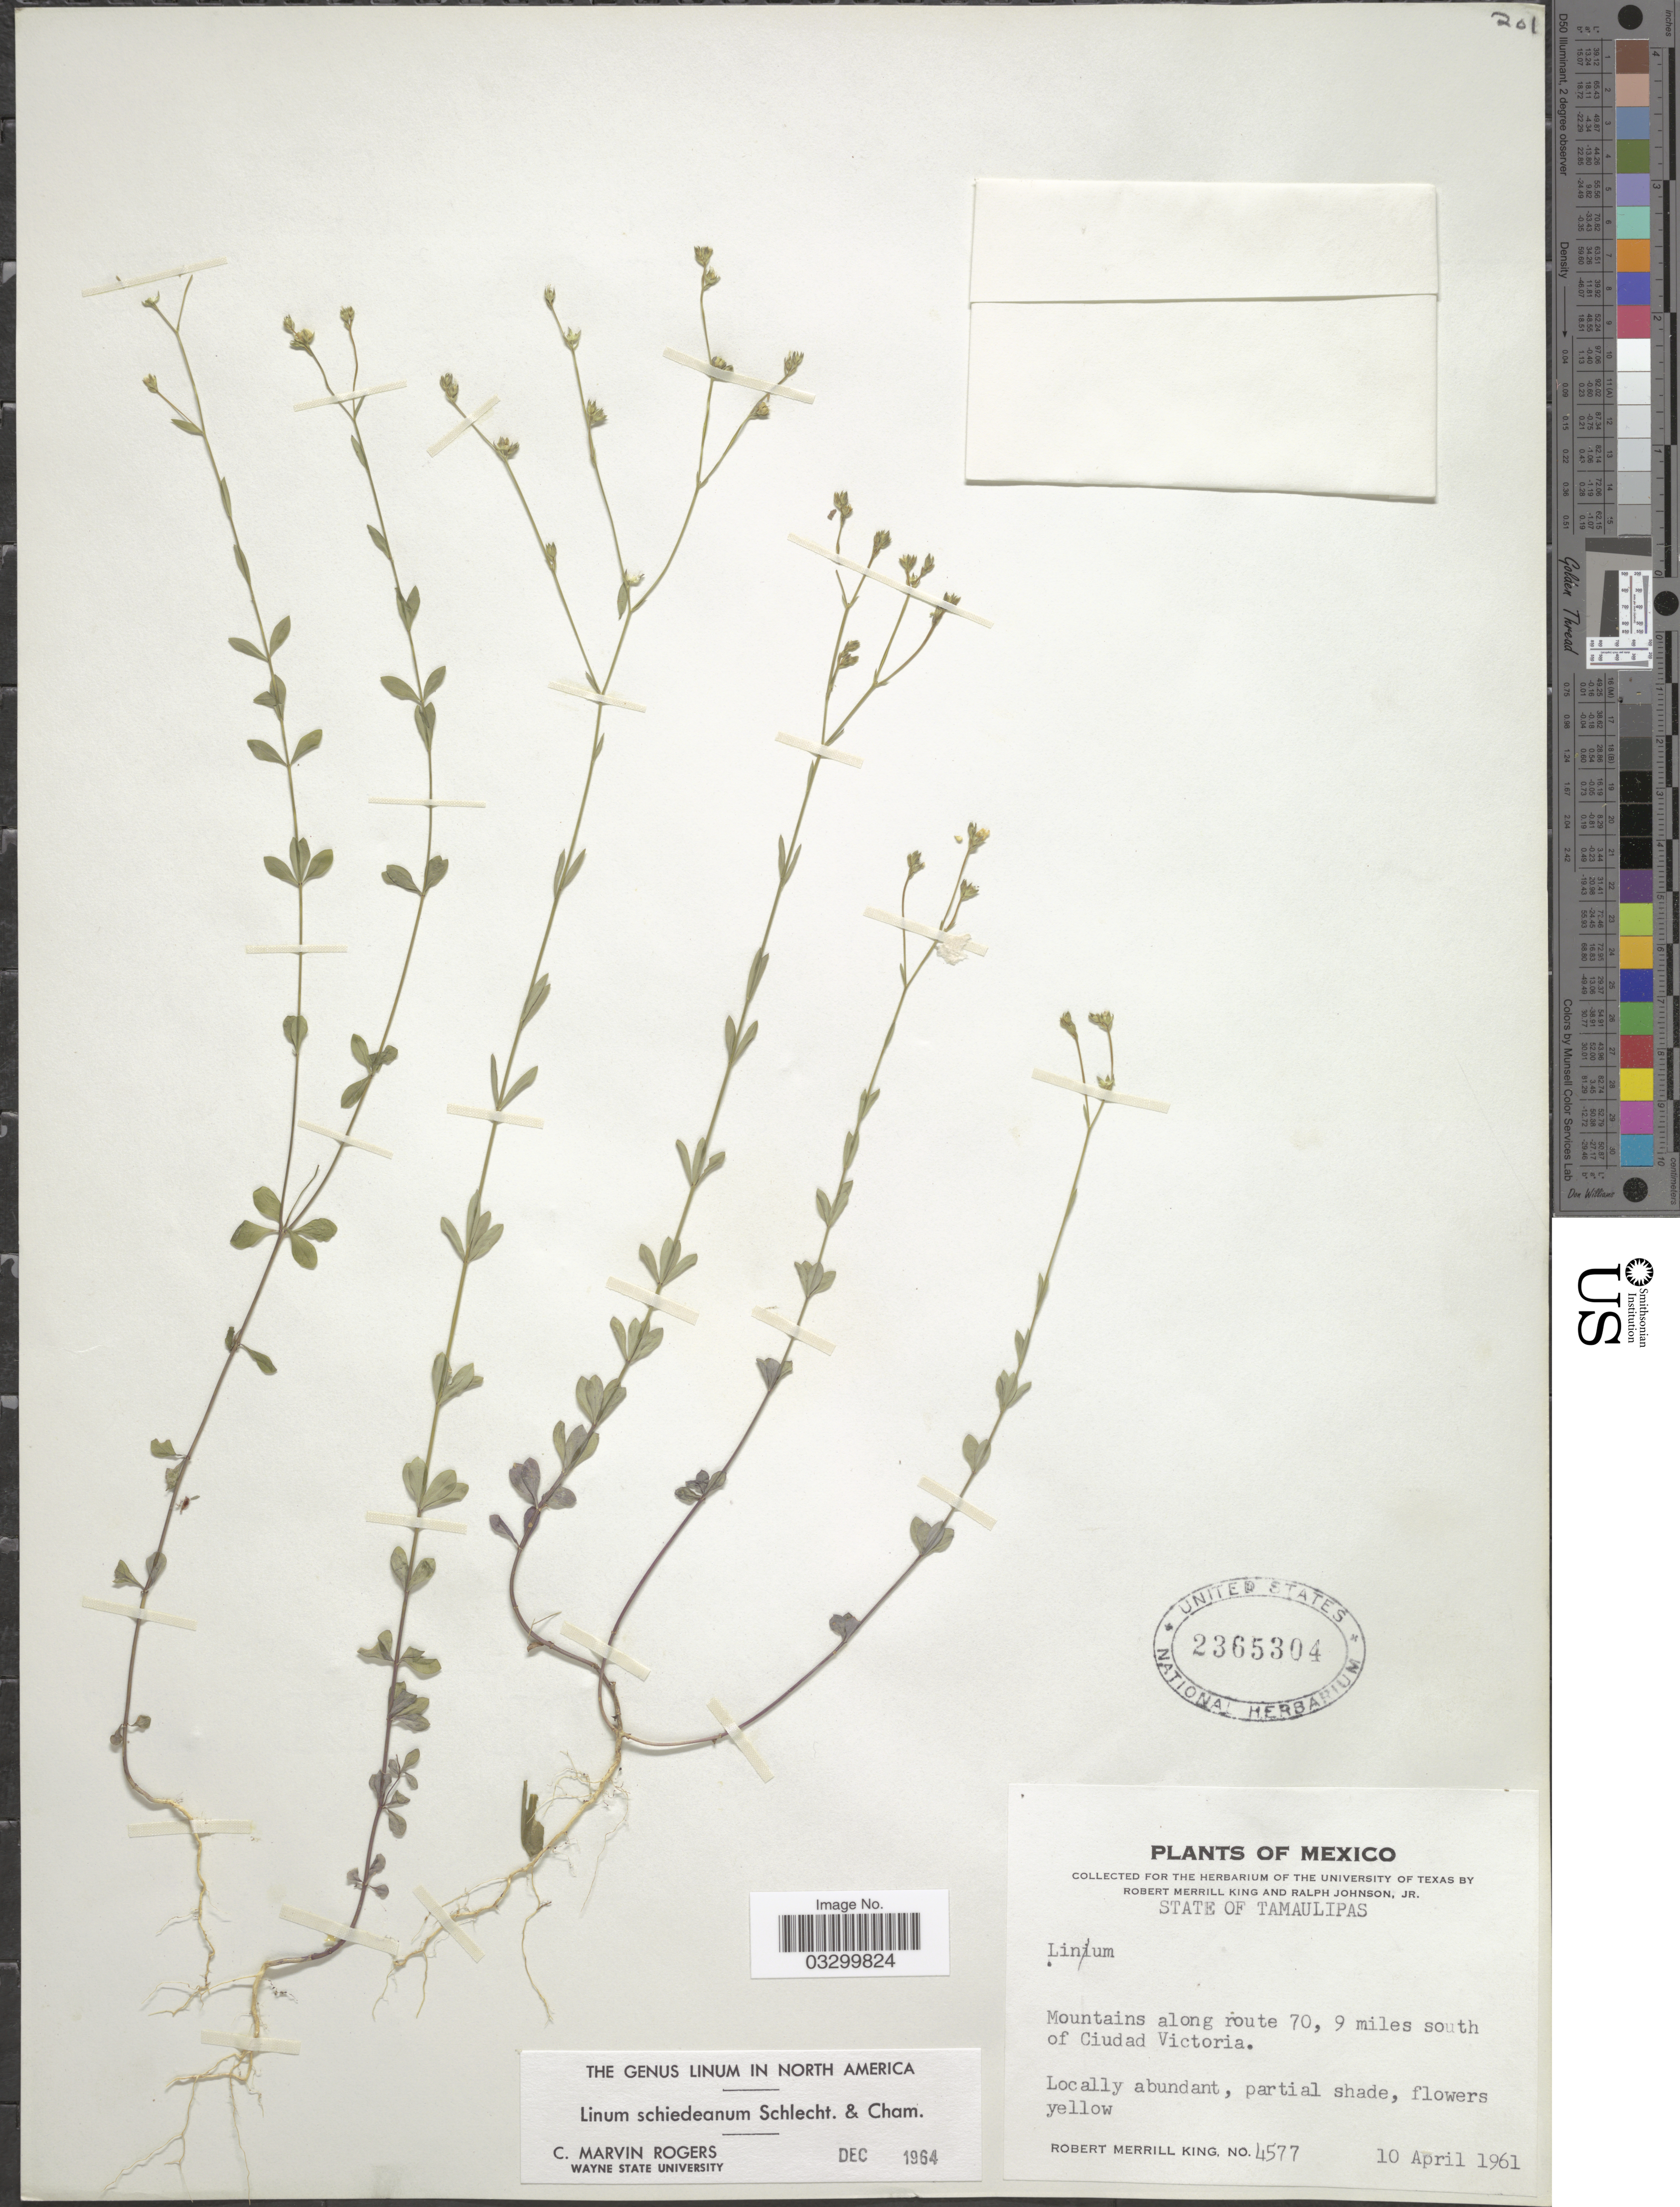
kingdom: Plantae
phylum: Tracheophyta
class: Magnoliopsida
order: Malpighiales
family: Linaceae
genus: Linum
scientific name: Linum schiedeanum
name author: Schltdl. & Cham.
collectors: R. M. King & R. Johnson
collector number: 4577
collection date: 1961-04-10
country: Mexico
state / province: Tamaulipas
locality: Mountains along route 70, 9 miles south of Ciudad Victoria.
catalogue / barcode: US 2365304